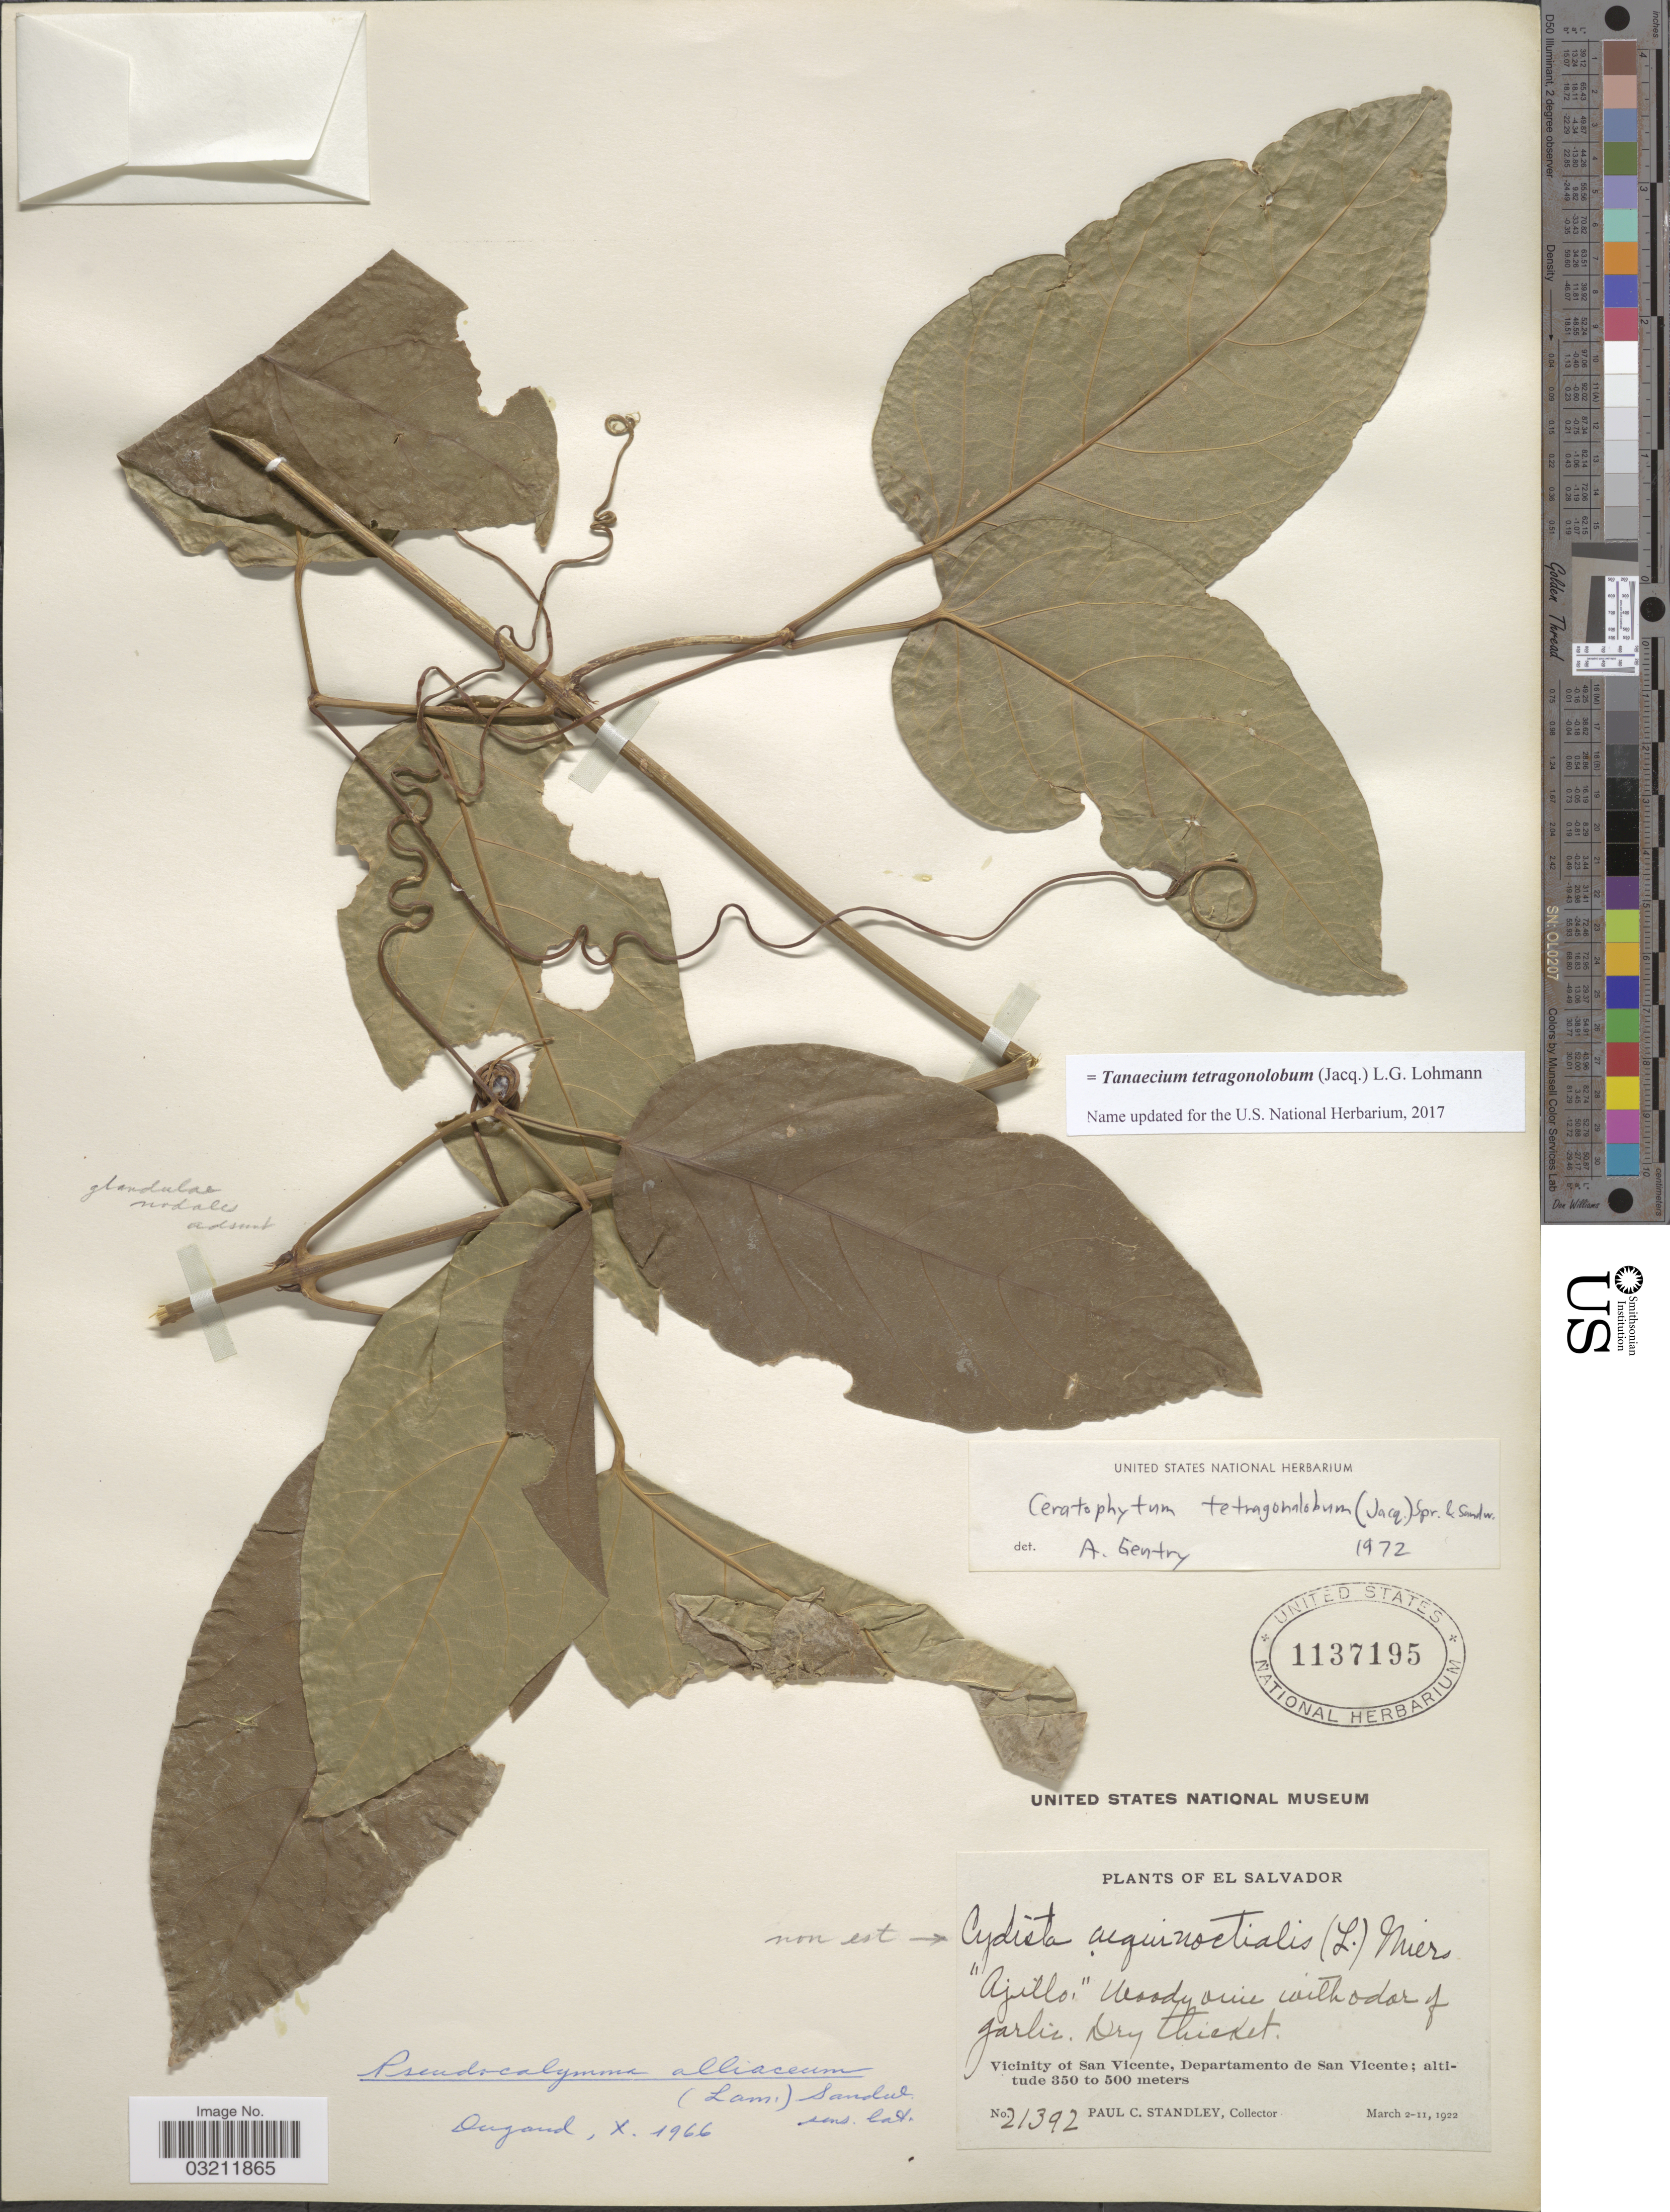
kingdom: Plantae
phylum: Tracheophyta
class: Magnoliopsida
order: Lamiales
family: Bignoniaceae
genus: Tanaecium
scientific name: Tanaecium tetragonolobum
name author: (Jacq.) L.G. Lohmann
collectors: P. C. Standley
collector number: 21392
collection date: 1922-03-02/1922-03-11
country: El Salvador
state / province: San Vincente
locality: Vicinity of San Vicente, Departamento de San Vicente.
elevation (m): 350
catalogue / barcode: US 1137195